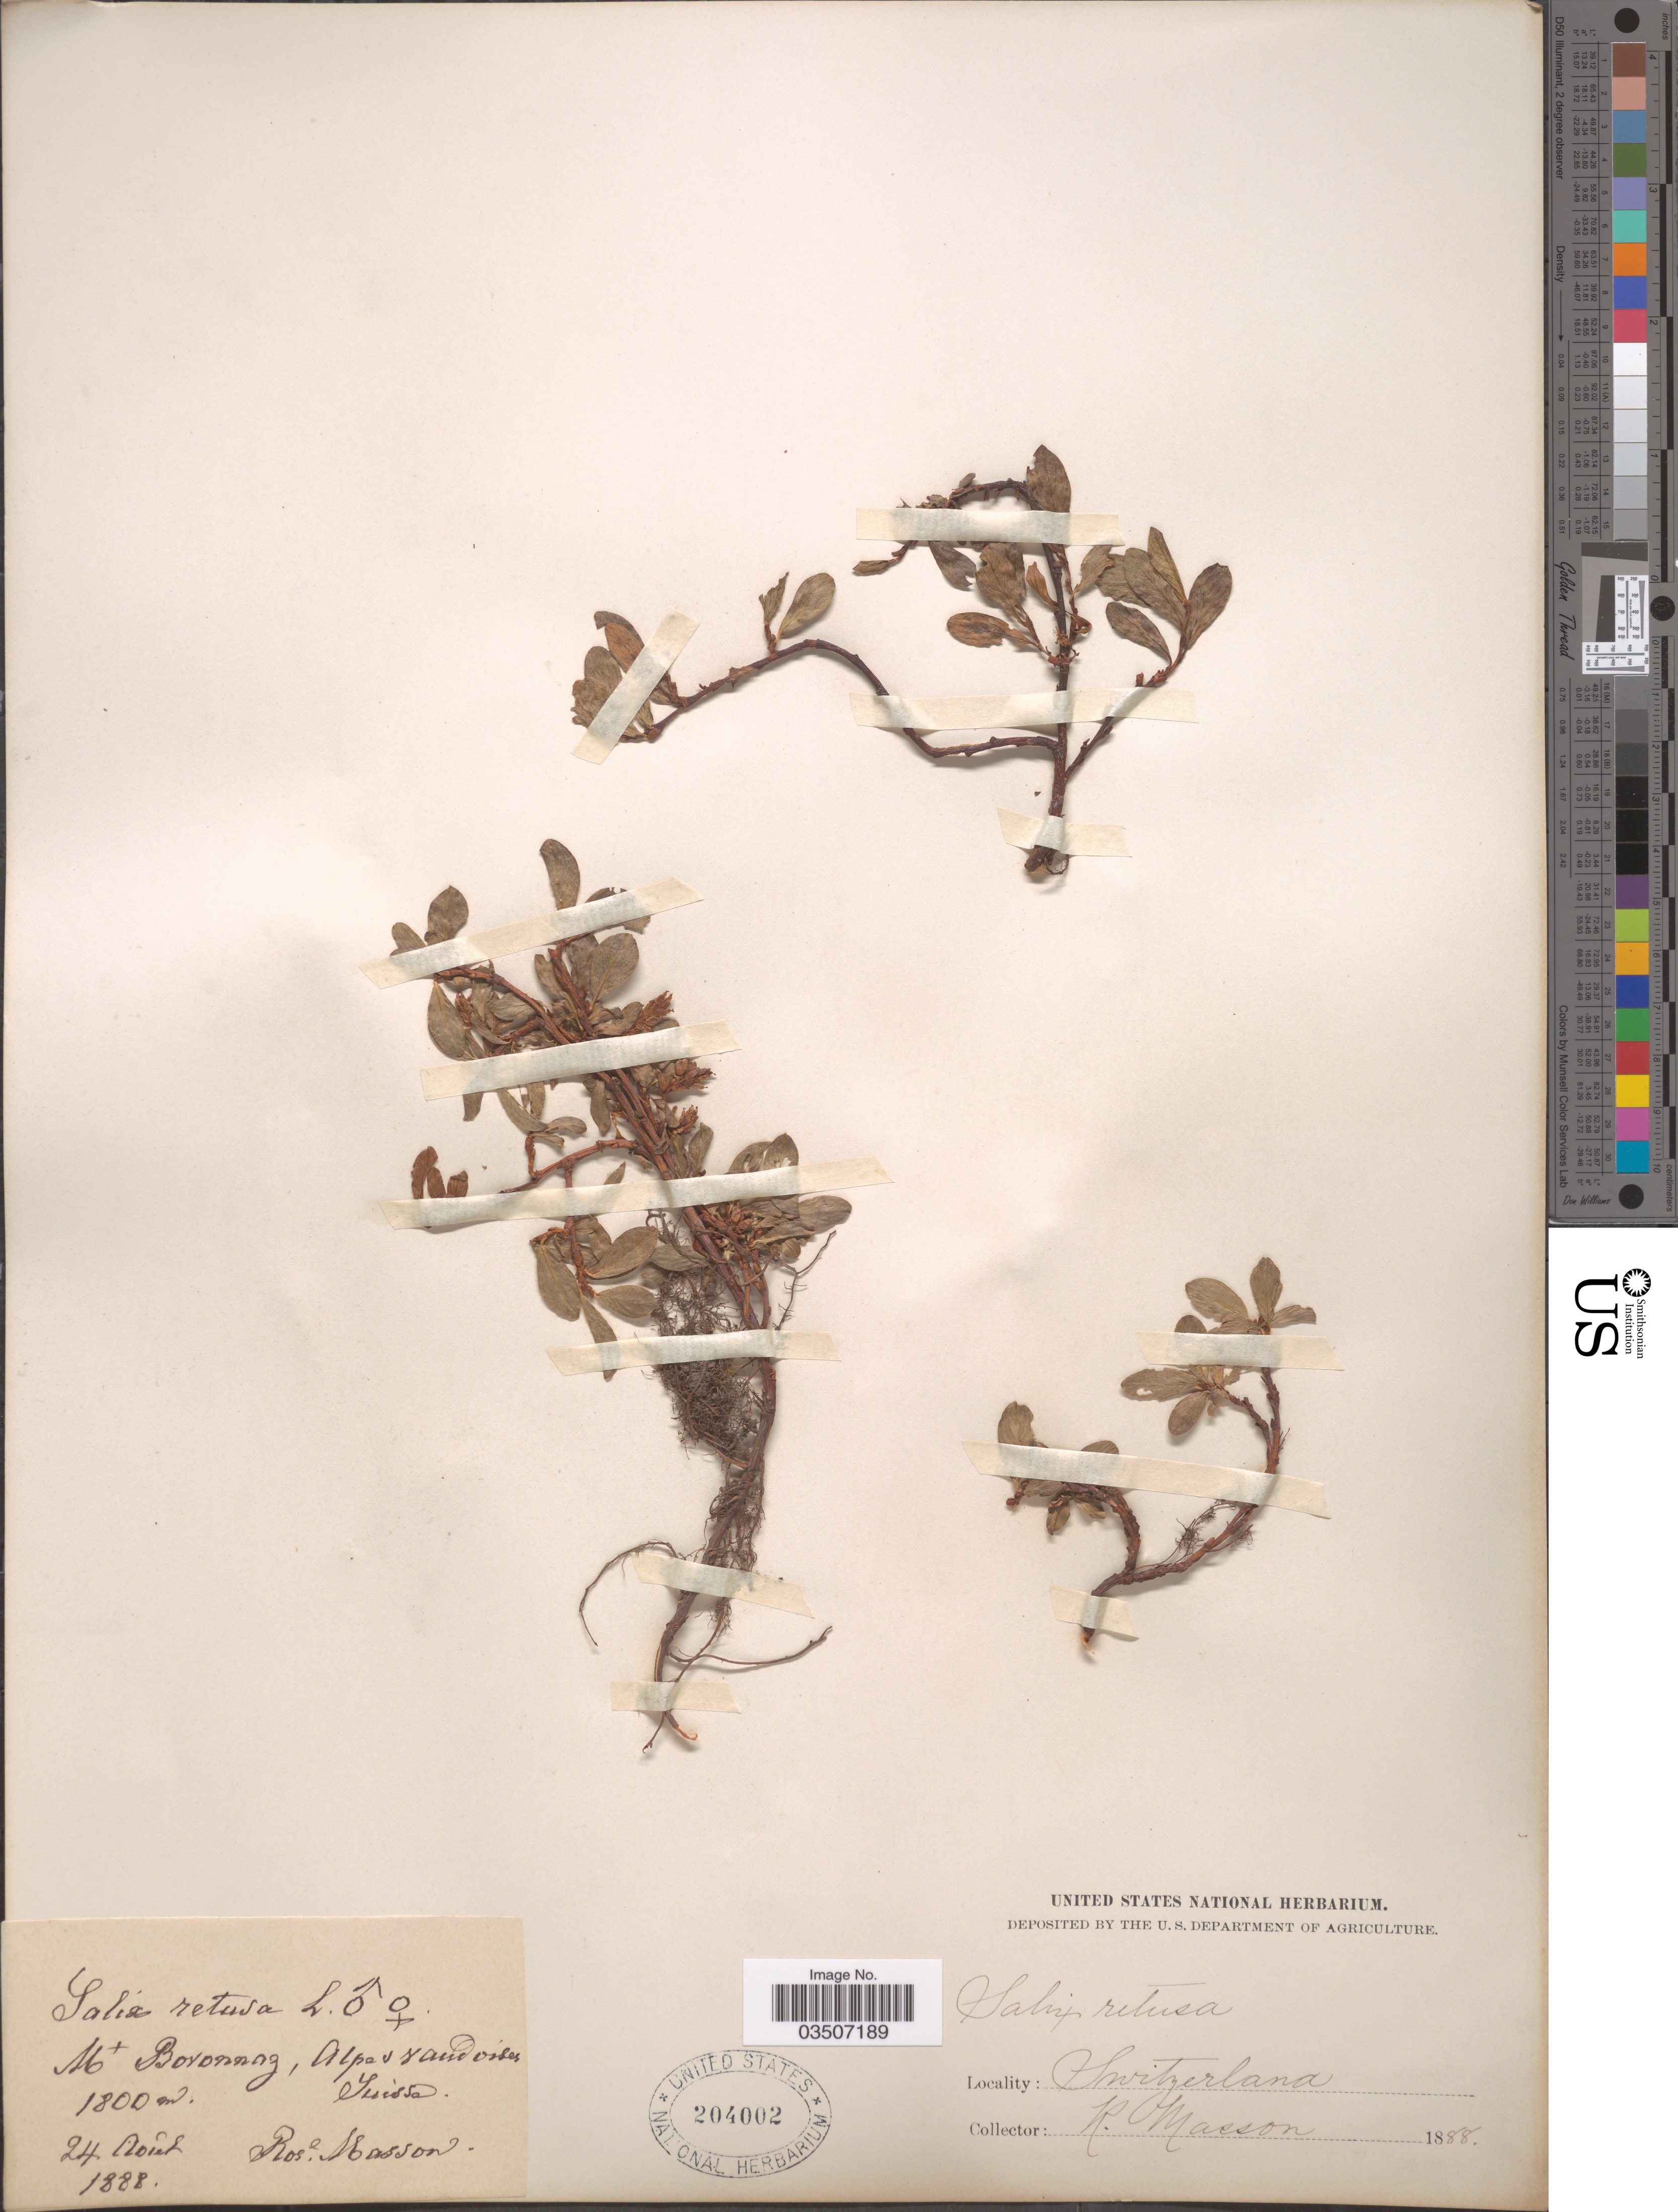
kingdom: Plantae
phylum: Tracheophyta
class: Magnoliopsida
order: Malpighiales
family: Salicaceae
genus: Salix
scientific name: Salix retusa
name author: L.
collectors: R. Masson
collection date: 1888-08-24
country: Switzerland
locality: Mt Bovonnaz, Alpes vaudoises Suissa.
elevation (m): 1800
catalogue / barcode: US 204002